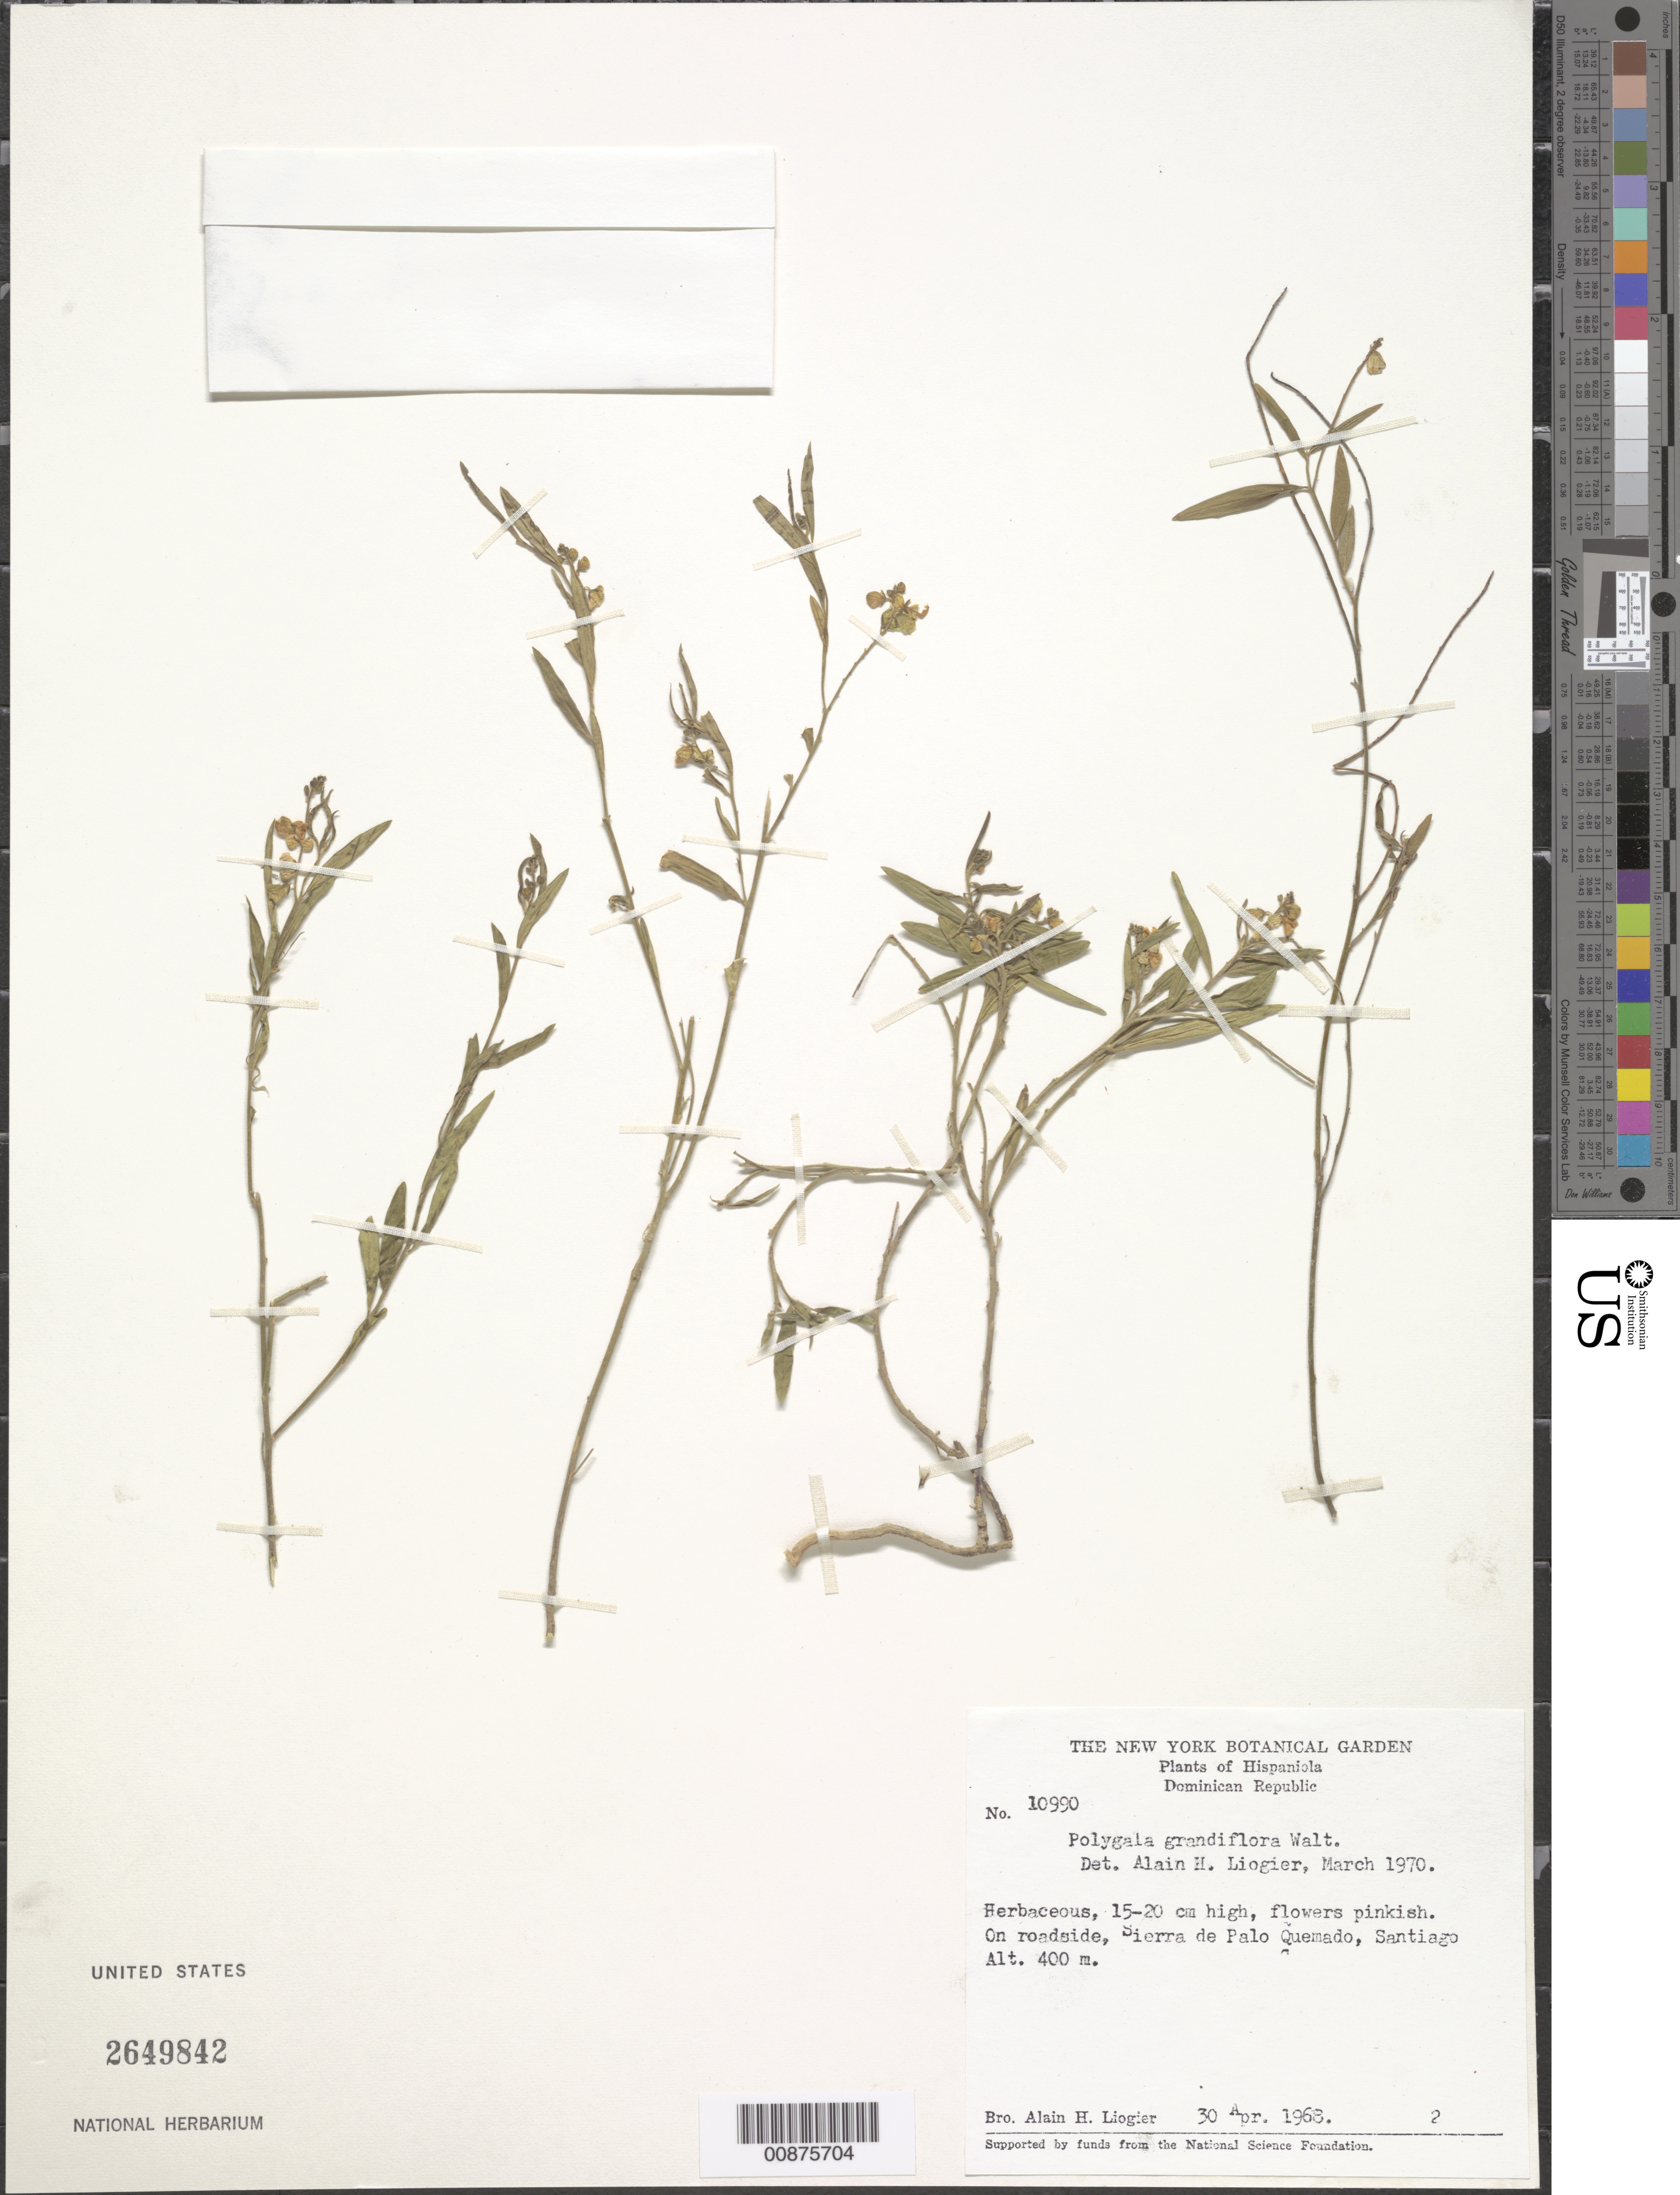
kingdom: Plantae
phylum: Tracheophyta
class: Magnoliopsida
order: Fabales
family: Polygalaceae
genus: Asemeia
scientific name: Asemeia violacea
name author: (Aubl.) J.F.B. Pastore & J.R. Abbott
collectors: A. H. Liogier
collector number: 10990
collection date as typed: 30 Apr 1968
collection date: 1968-04-30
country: Dominican Republic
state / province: Santiago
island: Hispaniola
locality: Sierra de Palo Quemado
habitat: On roadside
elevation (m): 400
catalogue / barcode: US 2649842